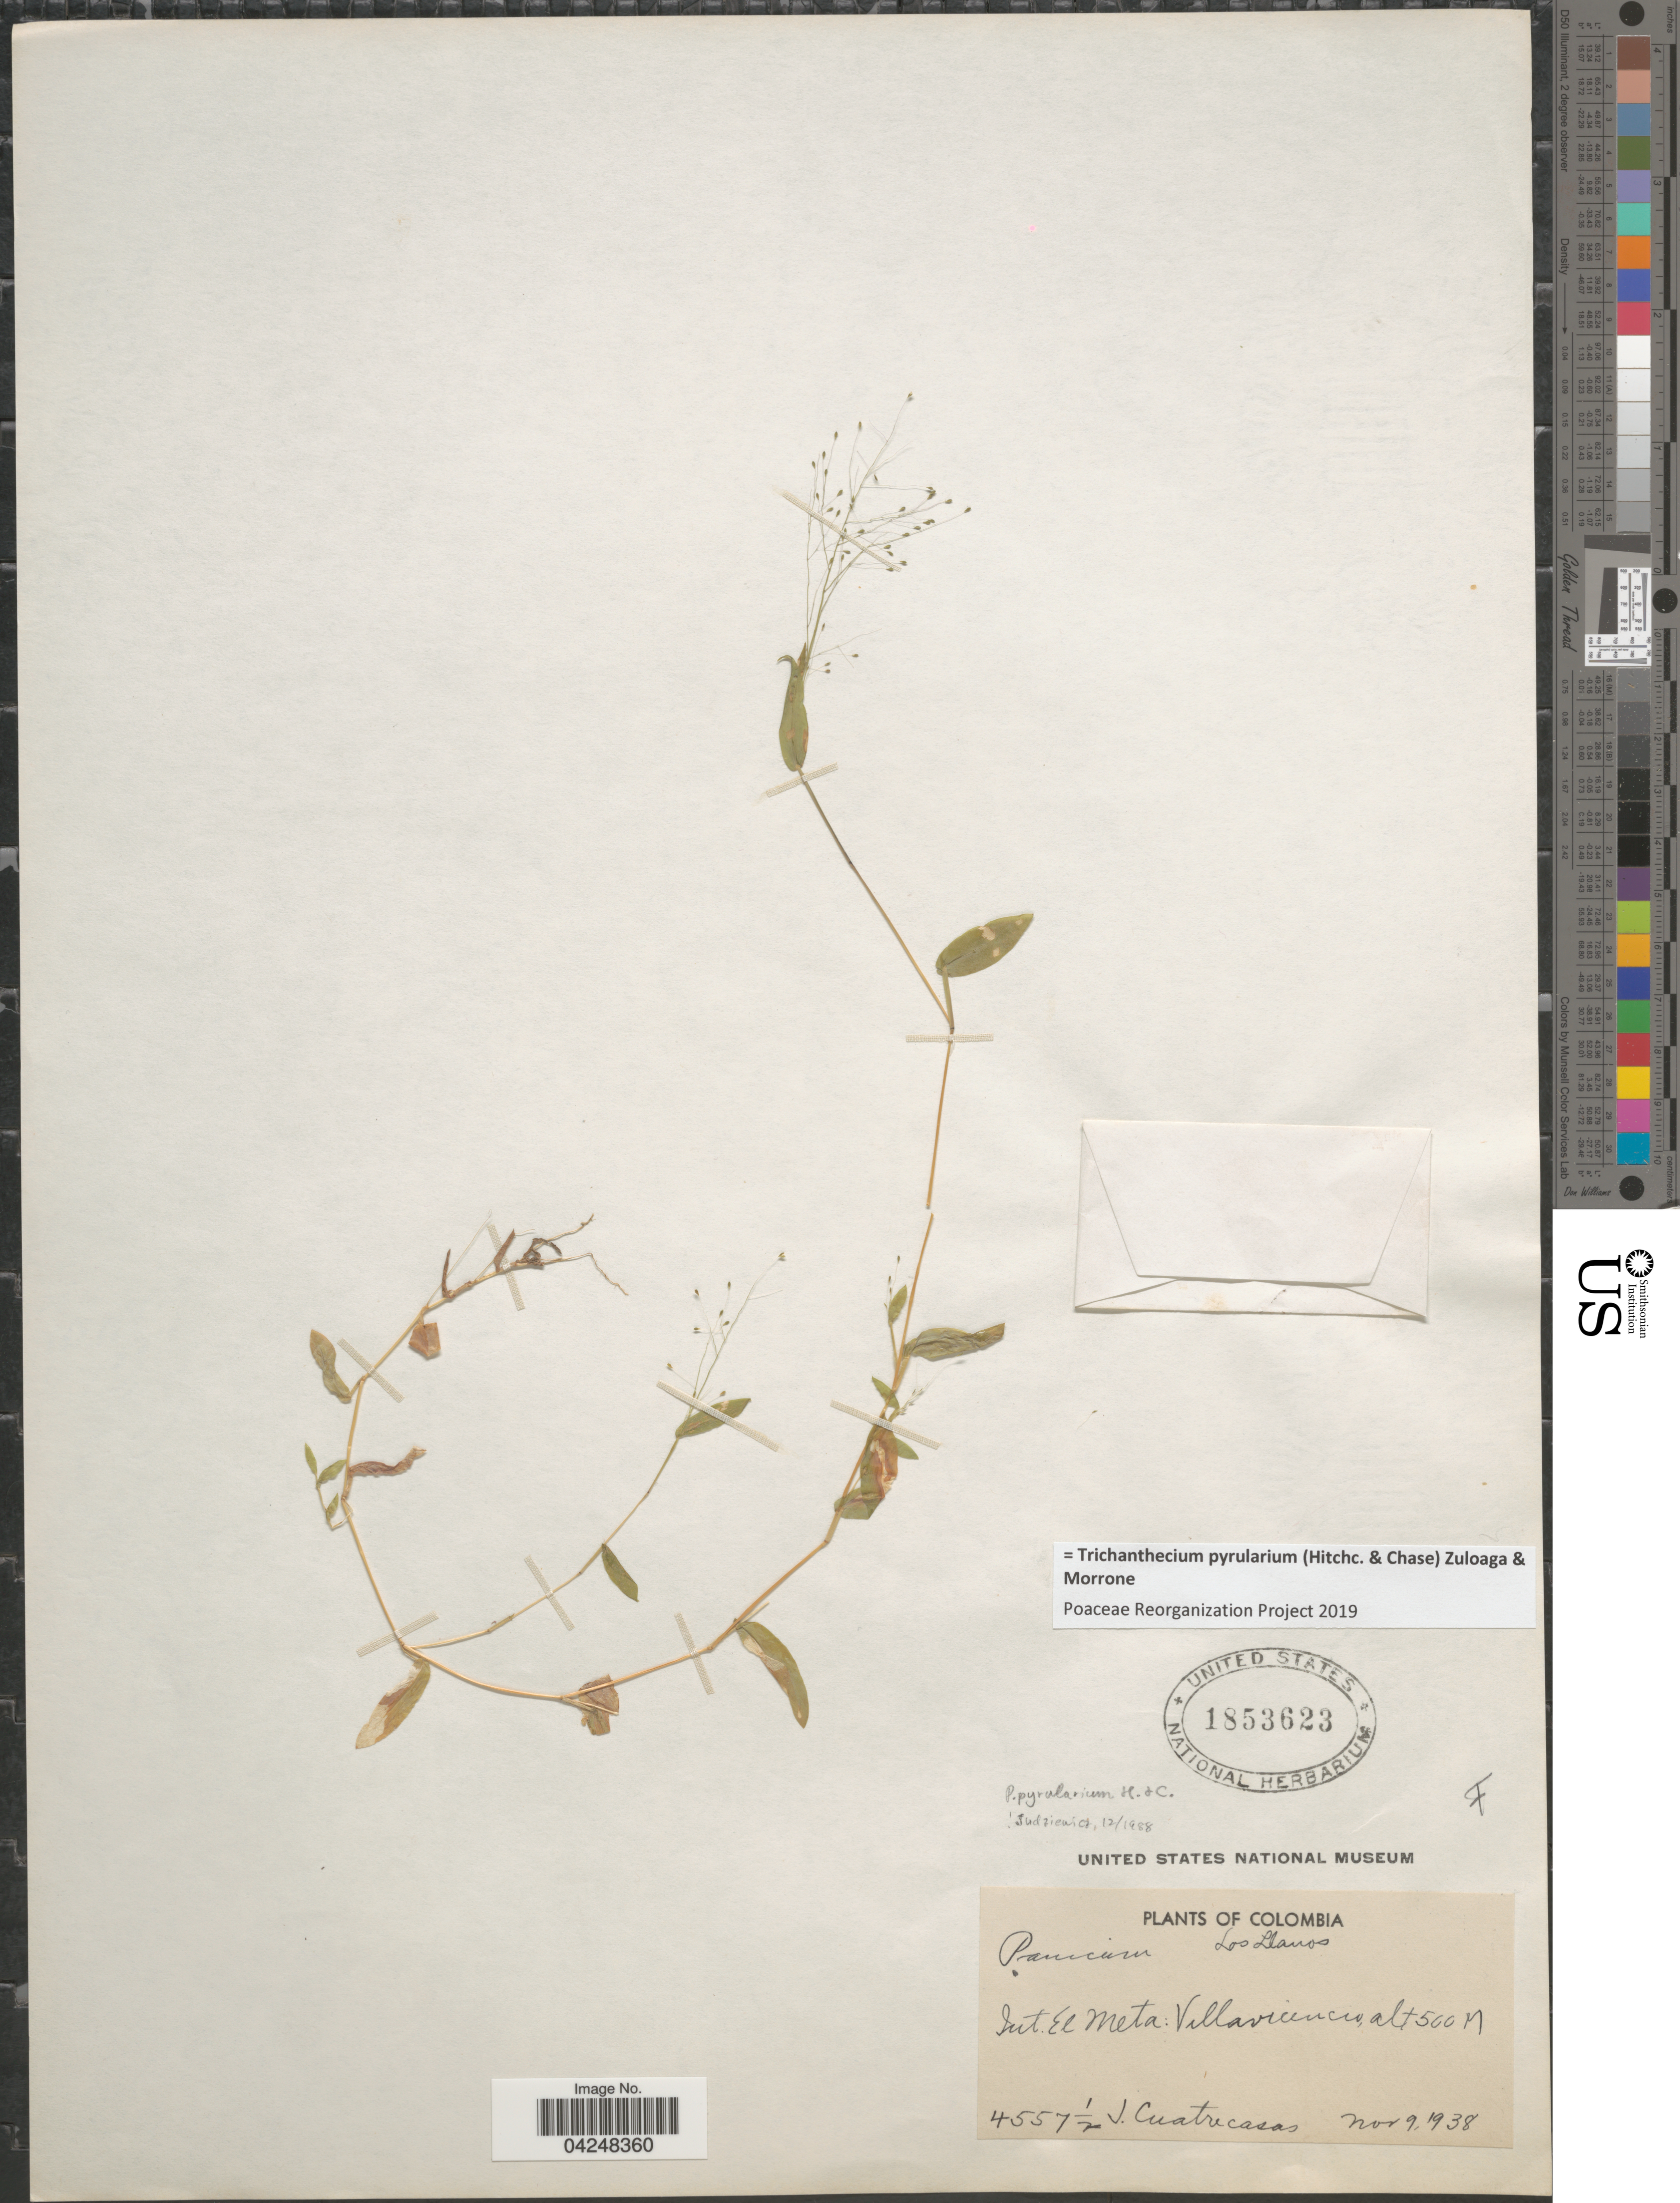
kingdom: Plantae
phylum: Tracheophyta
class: Liliopsida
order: Poales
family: Poaceae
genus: Trichanthecium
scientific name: Trichanthecium pyrularium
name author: (Hitchc. & Chase) Zuloaga & Morrone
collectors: J. Cuatrecasas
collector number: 4557½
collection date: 1938-11-09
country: Colombia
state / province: Meta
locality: Los Llanos. Int. El Meta: Villaviciencio.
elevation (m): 500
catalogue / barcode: US 1853623